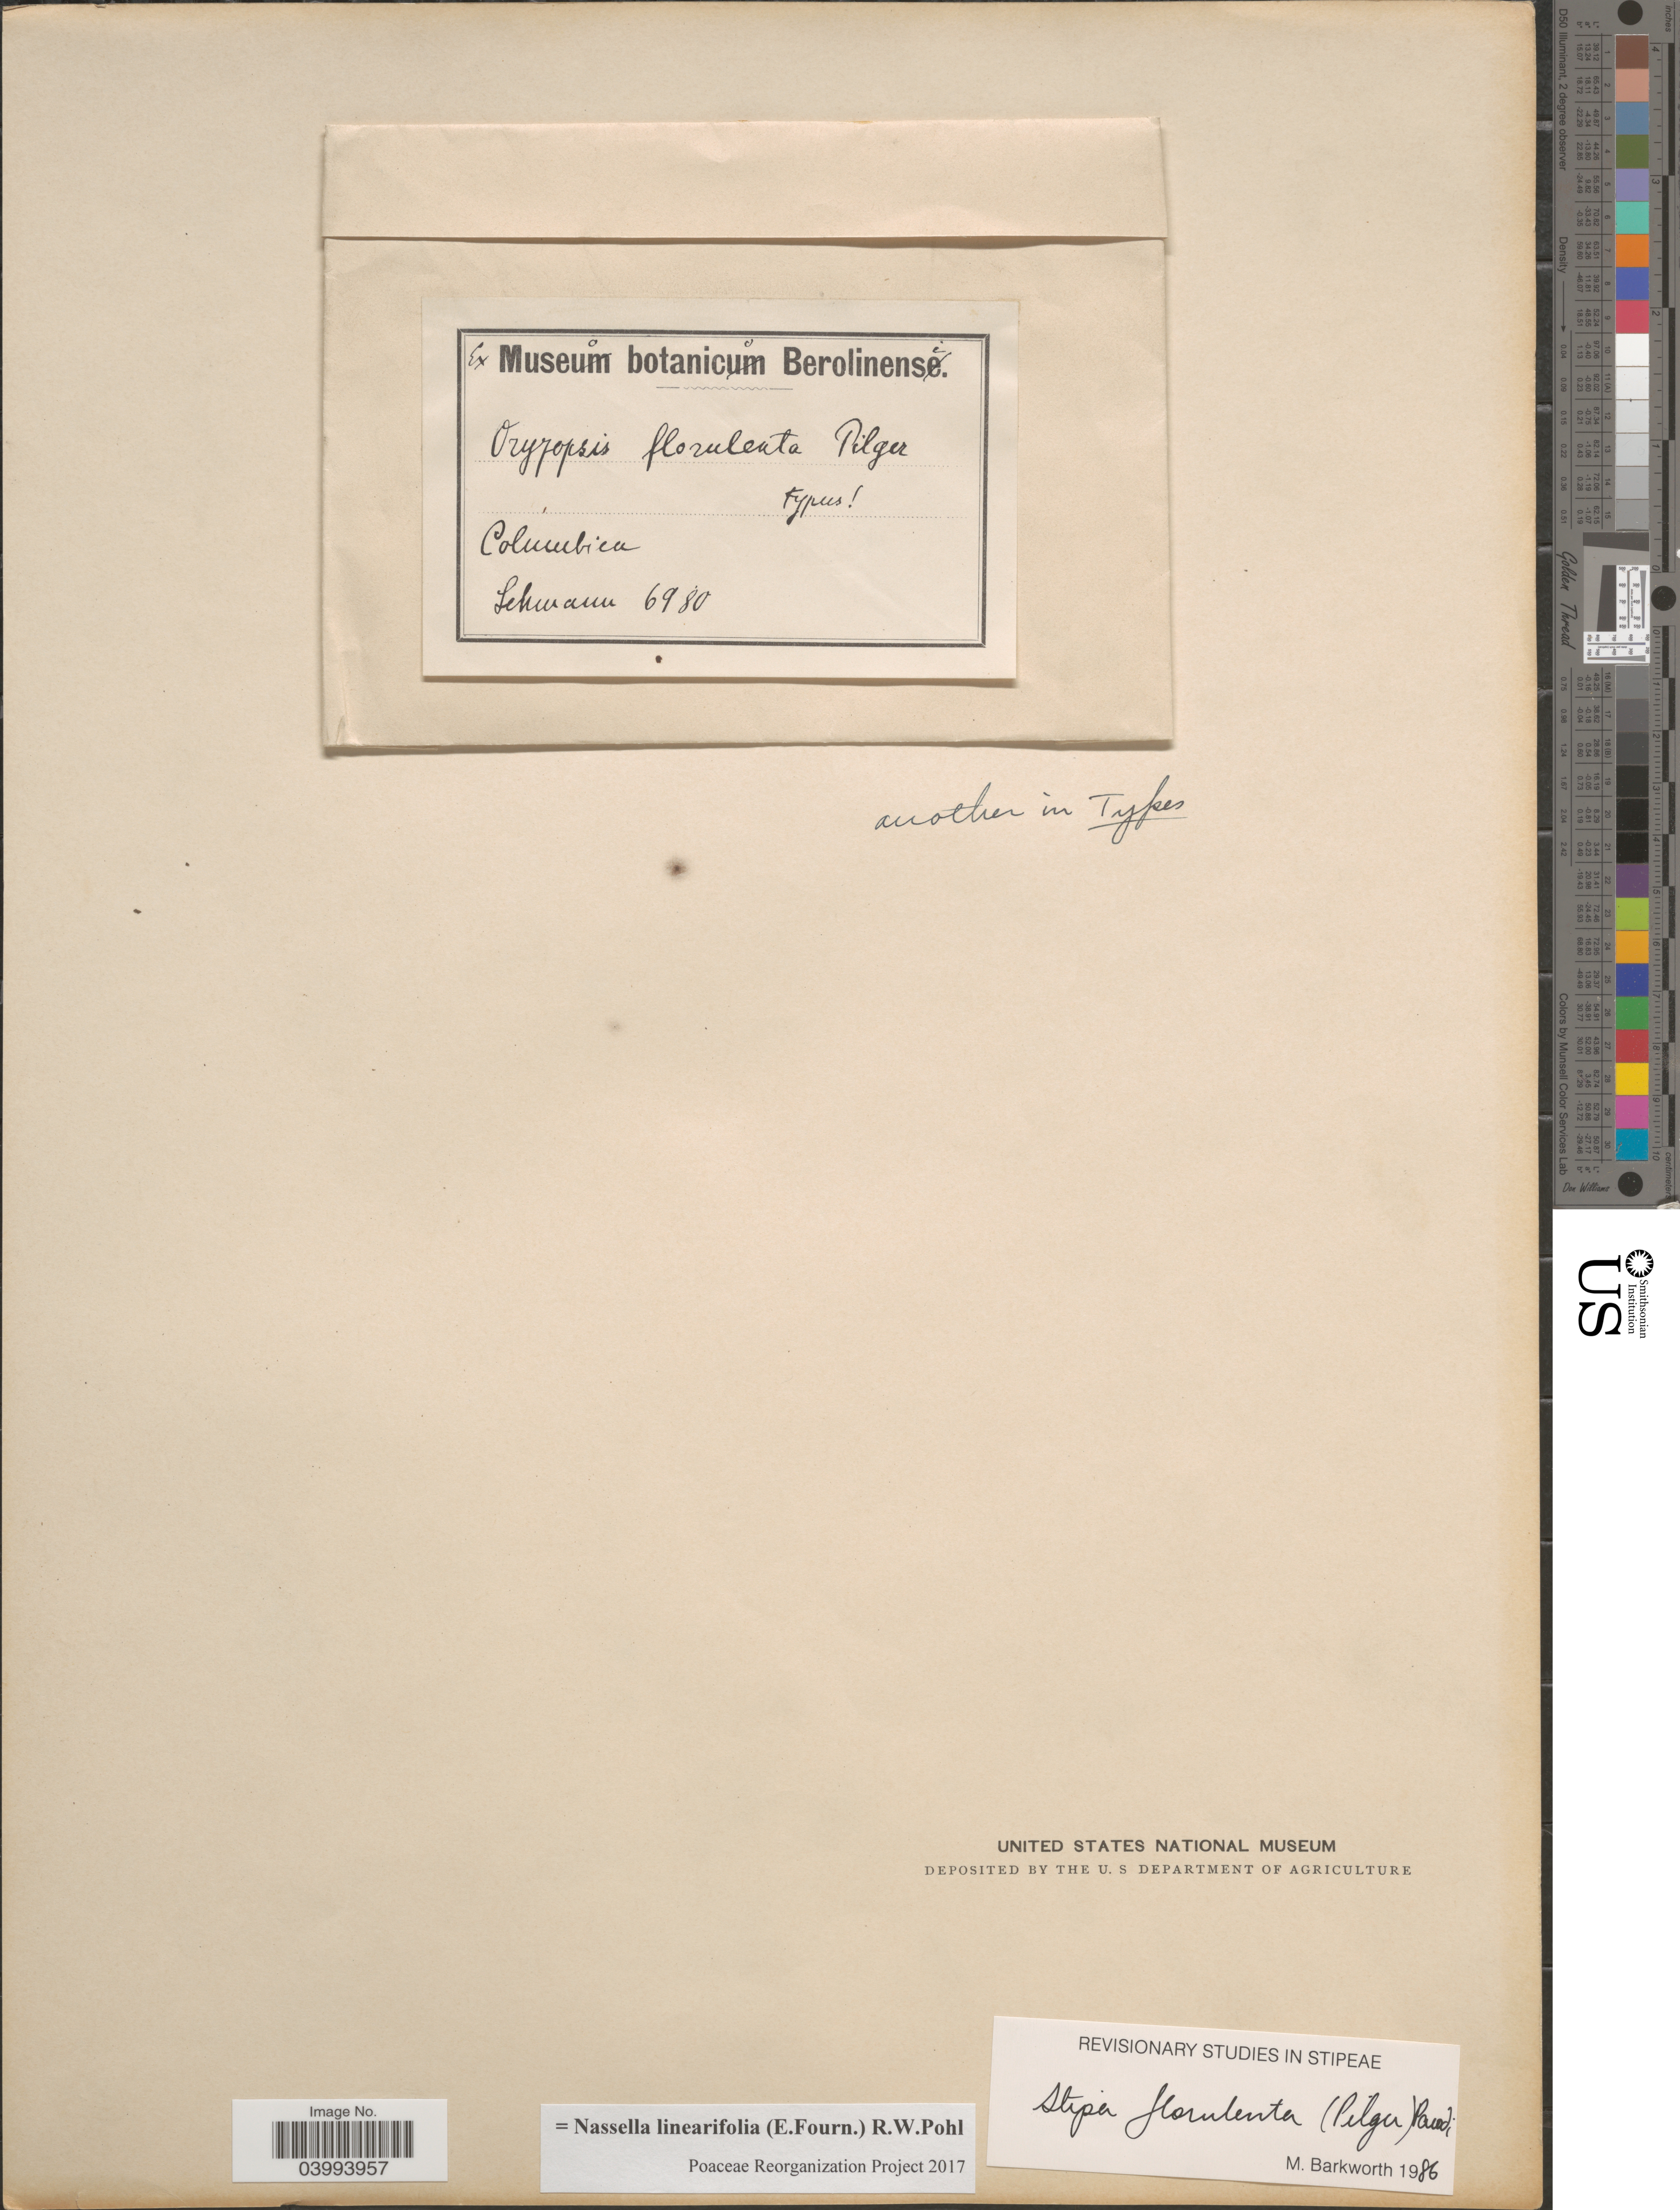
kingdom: Plantae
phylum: Tracheophyta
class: Liliopsida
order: Poales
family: Poaceae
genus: Nassella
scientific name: Nassella linearifolia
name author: (E. Fourn.) R.W. Pohl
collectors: -. Lehmann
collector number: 6980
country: Colombia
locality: Columbica.